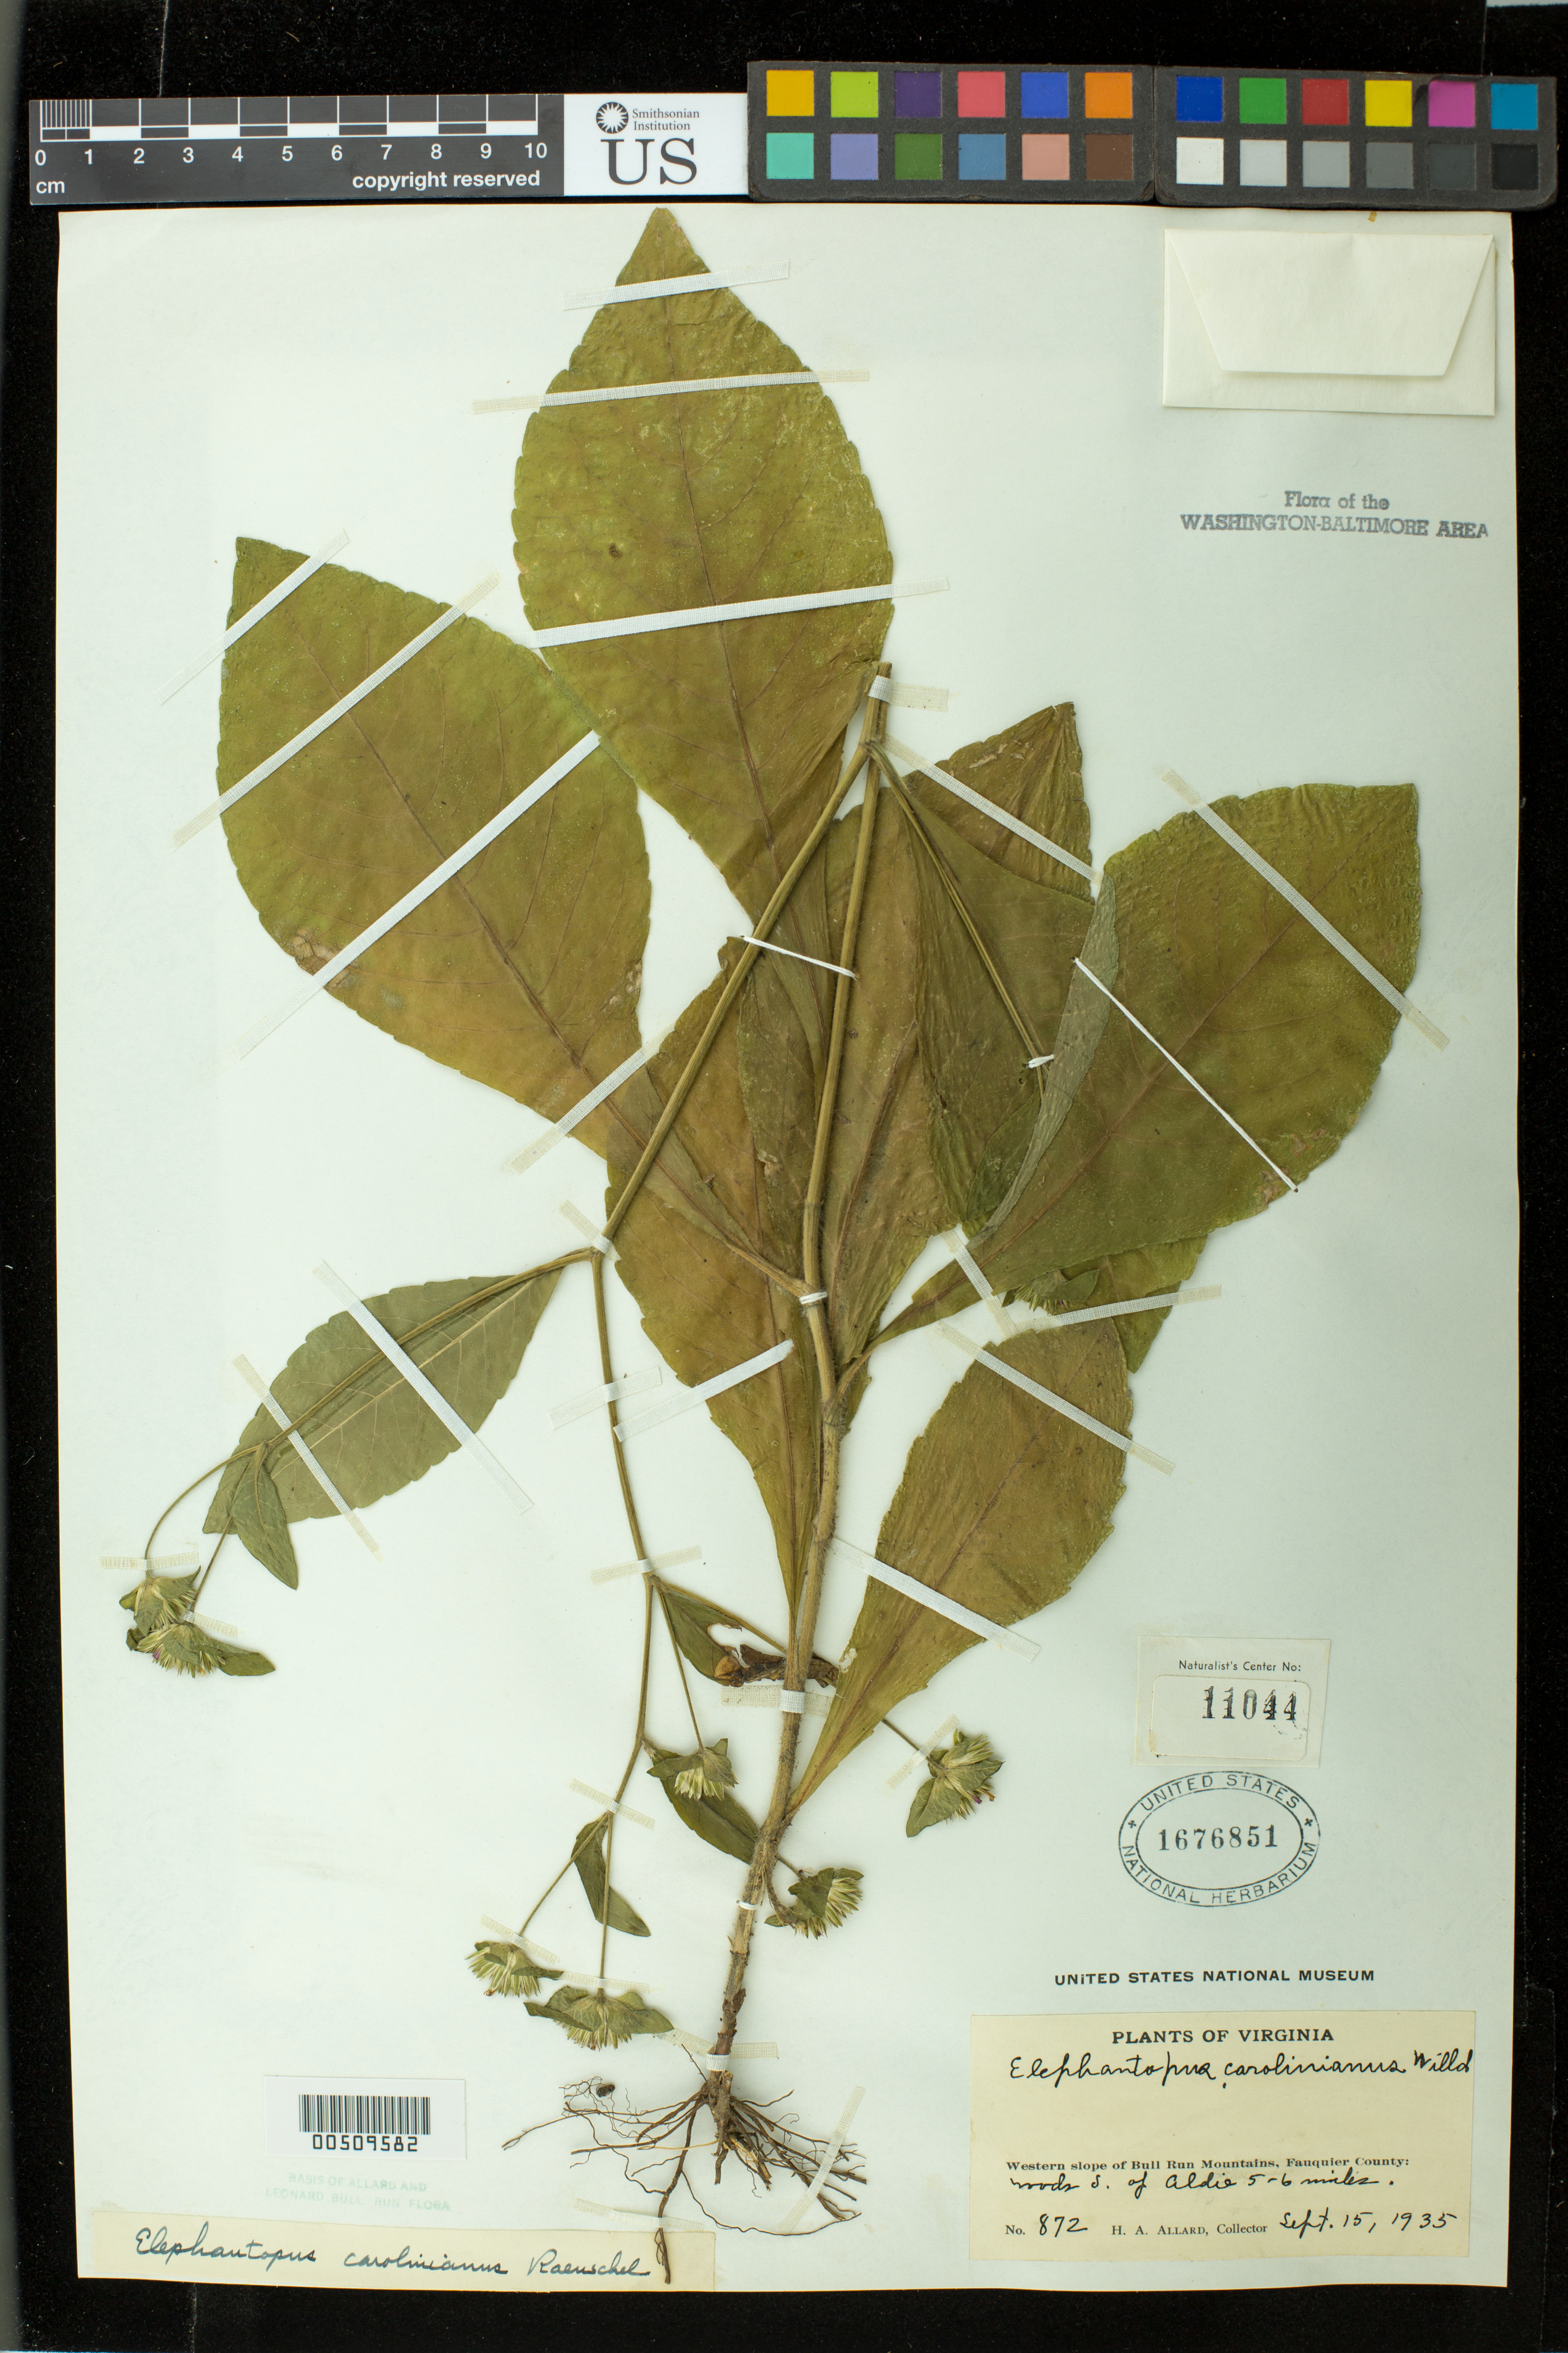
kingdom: Plantae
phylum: Tracheophyta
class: Magnoliopsida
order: Asterales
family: Asteraceae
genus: Elephantopus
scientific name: Elephantopus carolinianus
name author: Raeusch.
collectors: H. A. Allard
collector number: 872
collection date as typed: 15 Sep 1935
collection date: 1935-09-15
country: United States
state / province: Virginia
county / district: Fauquier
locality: Bull Run Mts., 5-6 mi. S of Aldie Bull Run Mts.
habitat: woods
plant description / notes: Specimens returned from Naturalist Center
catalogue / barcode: US 1676851